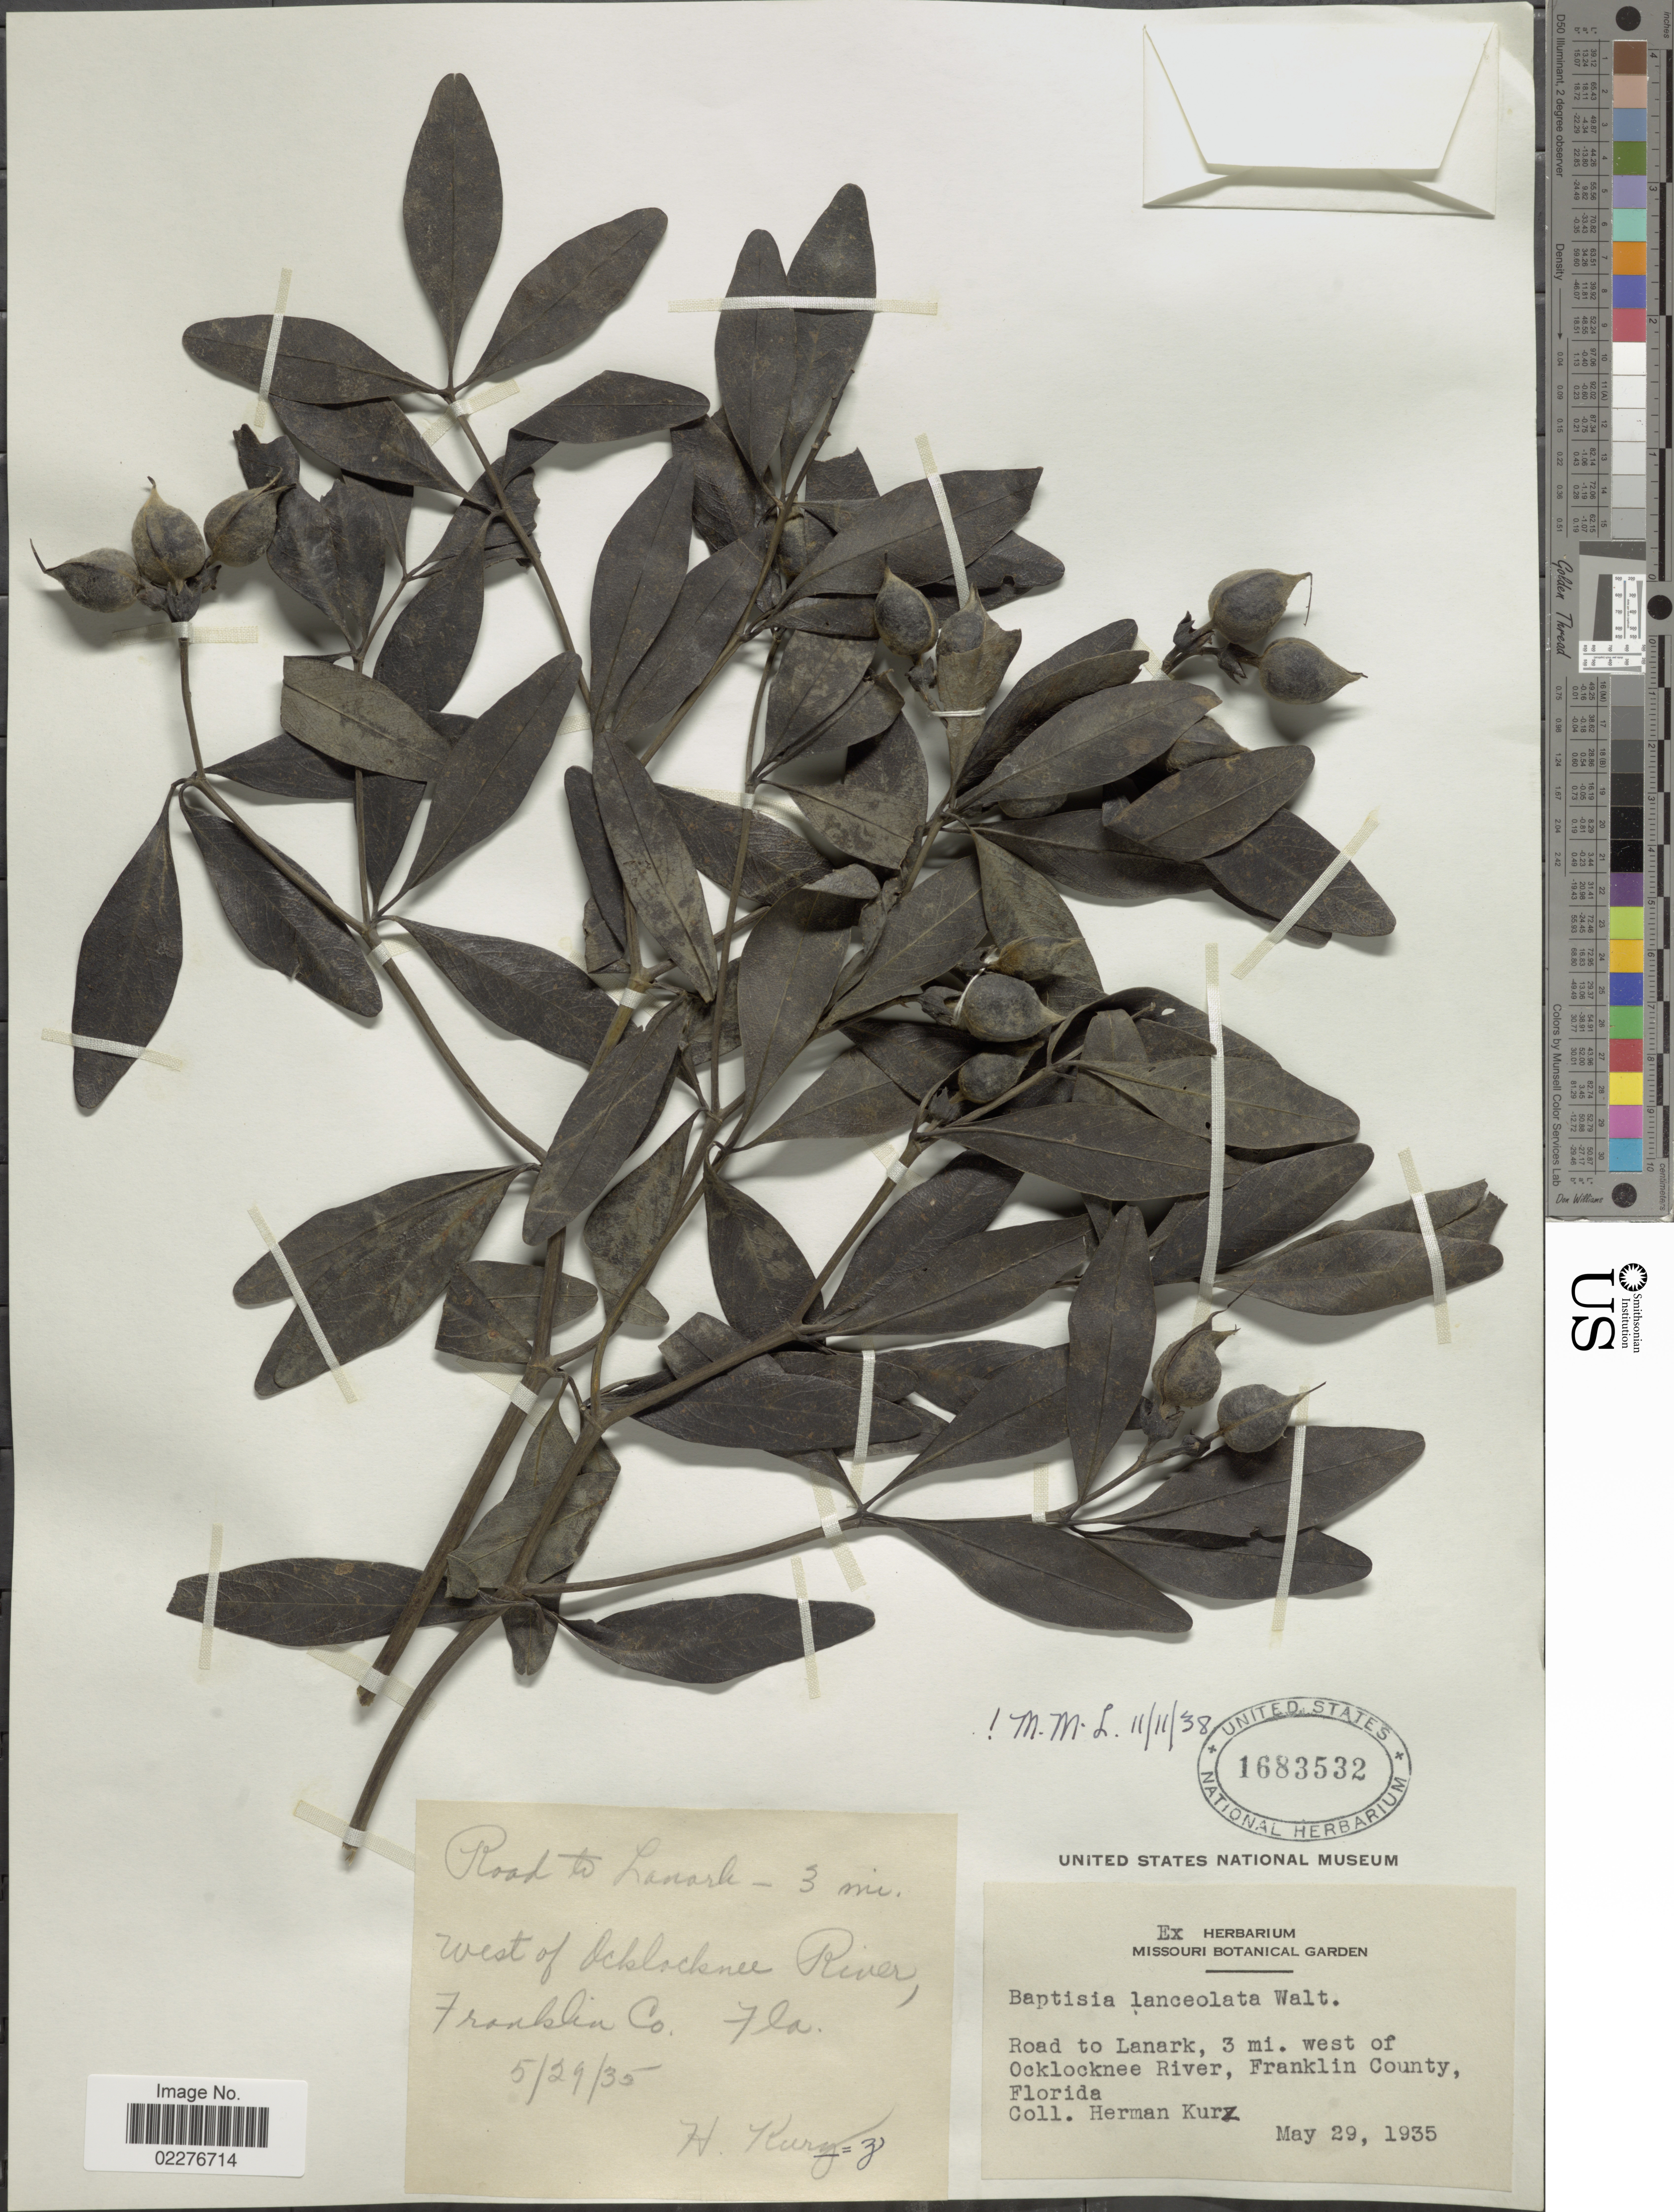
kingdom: Plantae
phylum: Tracheophyta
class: Magnoliopsida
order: Fabales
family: Fabaceae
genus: Baptisia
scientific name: Baptisia lanceolata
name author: (Walter) Elliott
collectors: H. Kurz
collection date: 1935-05-29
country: United States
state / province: Florida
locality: Road to Lanark, 3 mi west of Ocklocknee River, Franklin County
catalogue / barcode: US 1683532